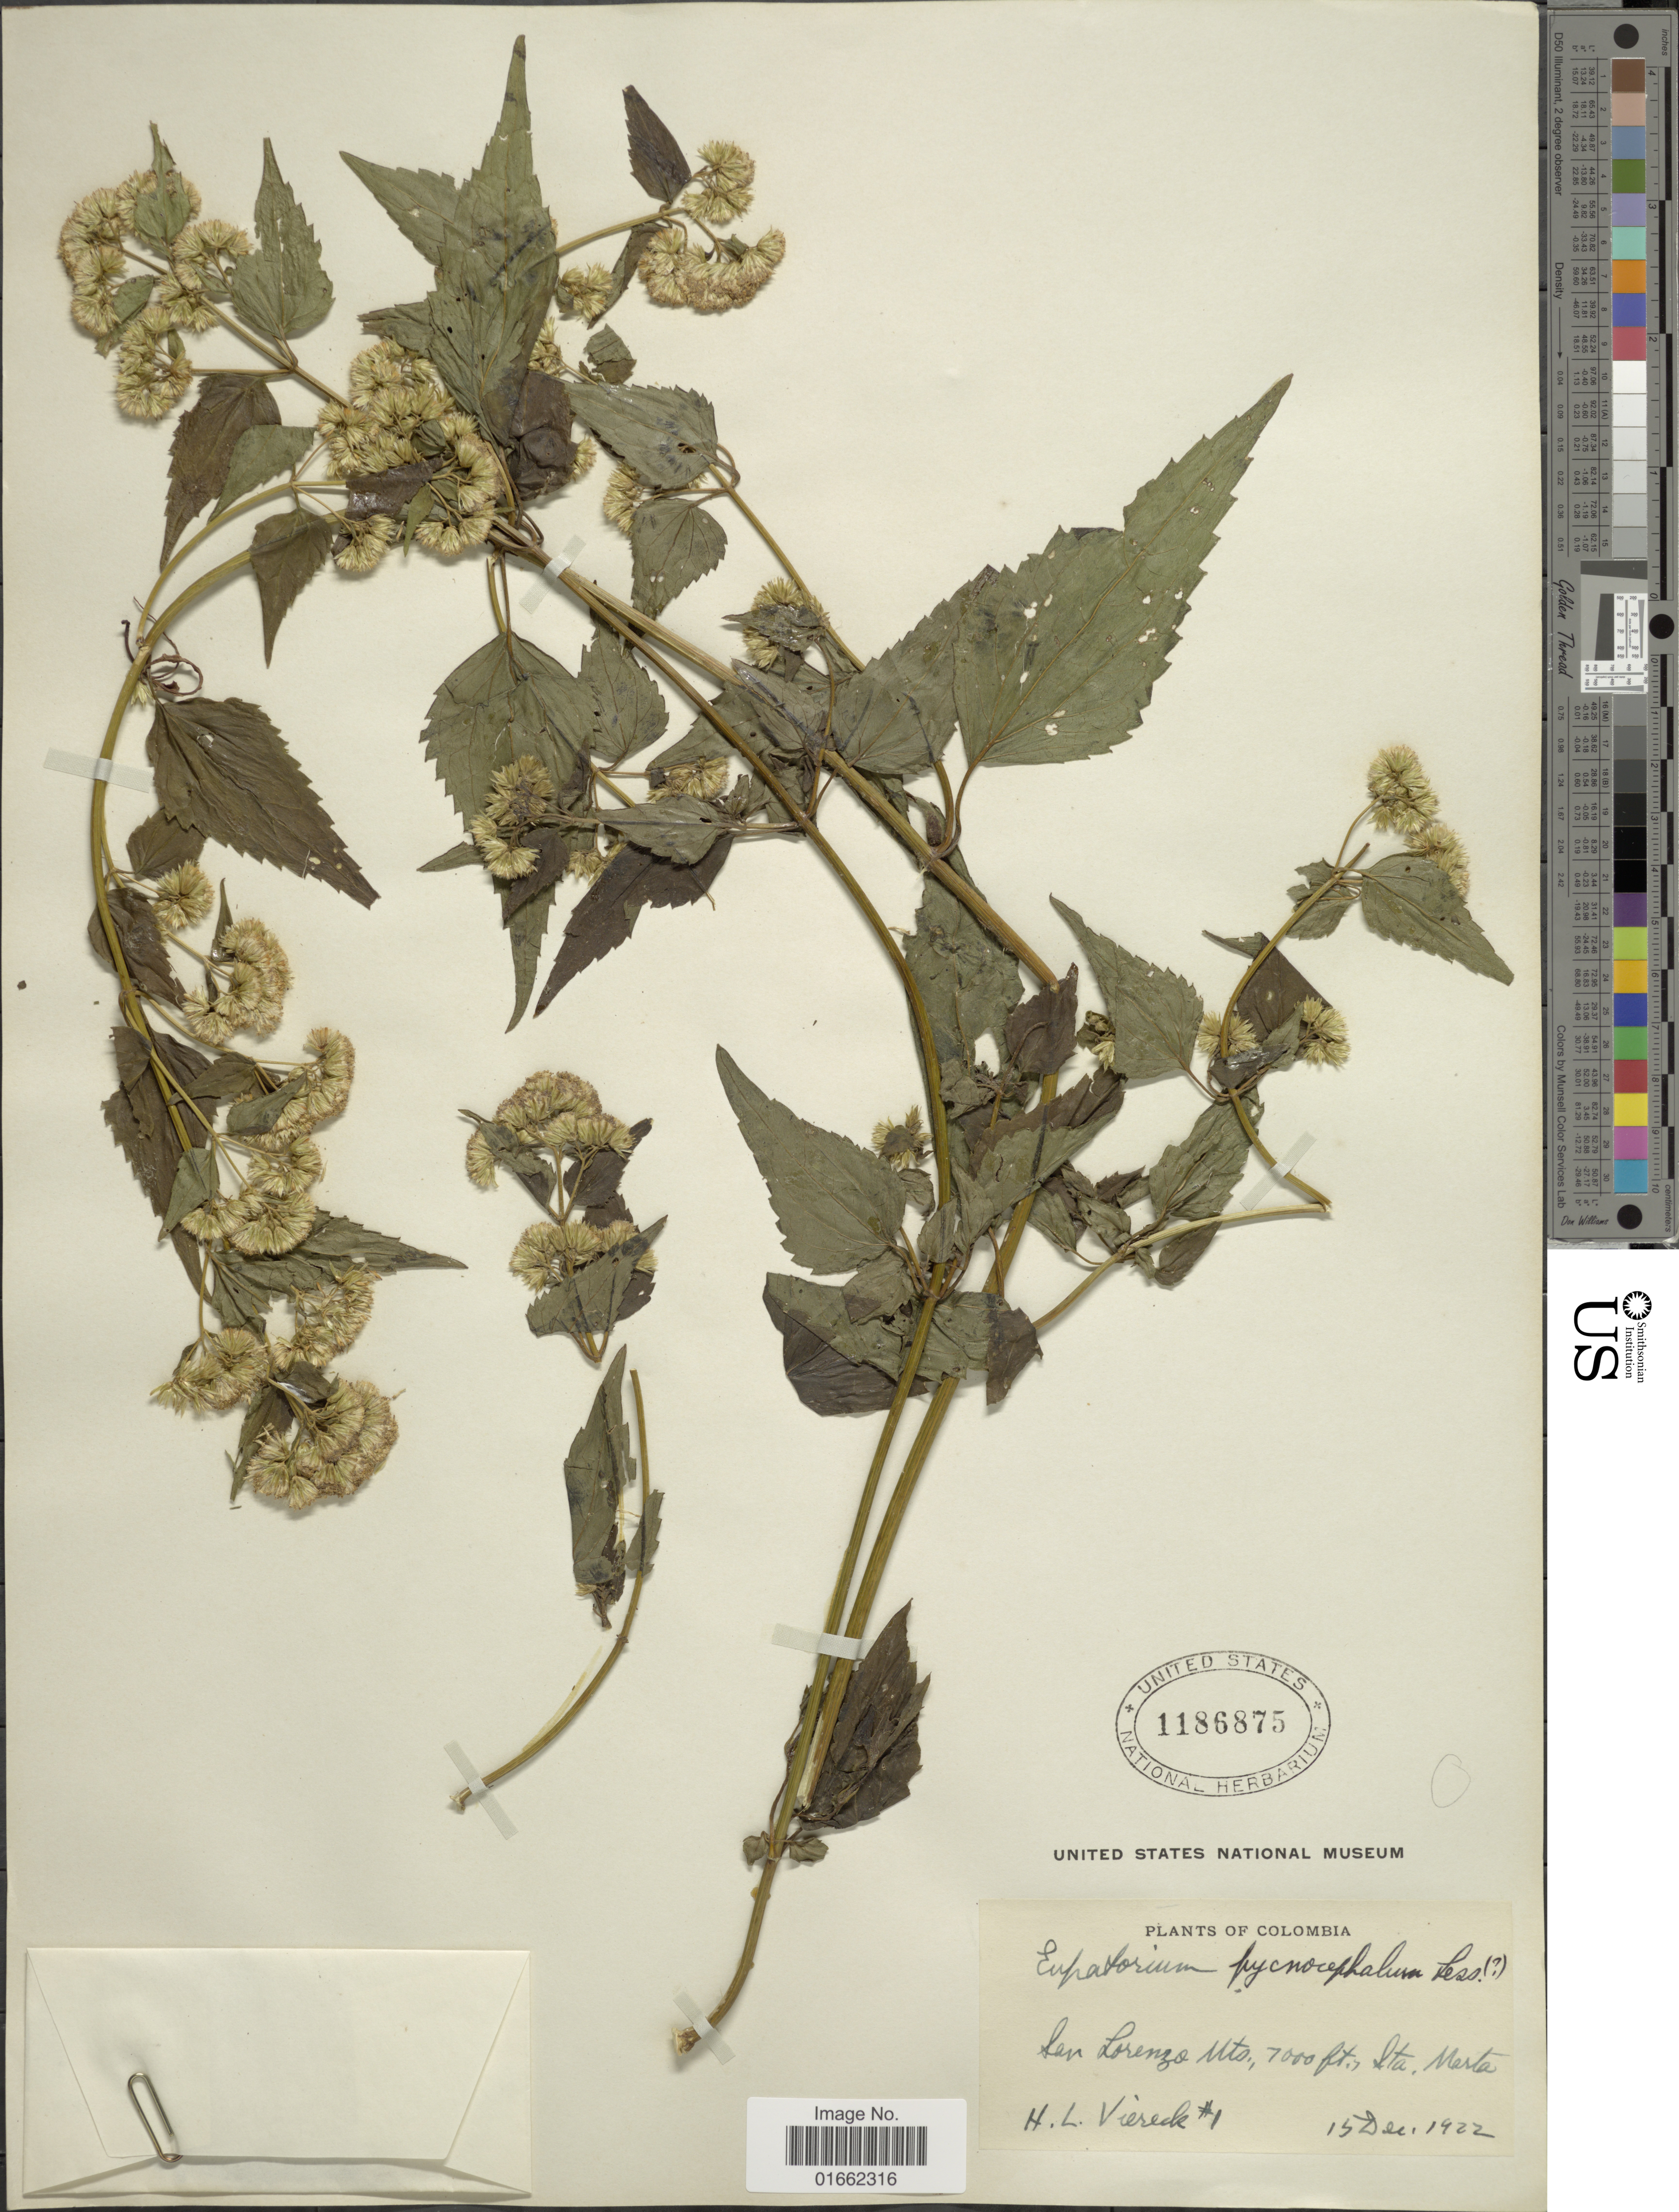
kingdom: Plantae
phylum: Tracheophyta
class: Magnoliopsida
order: Asterales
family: Asteraceae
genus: Fleischmannia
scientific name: Fleischmannia pycnocephala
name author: (Less.) R.M. King & H. Rob.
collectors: H. L. Viereck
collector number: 1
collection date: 1922-12-15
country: Colombia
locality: San Lorenzo Mts., Sta. Marta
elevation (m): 2134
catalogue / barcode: US 1186875